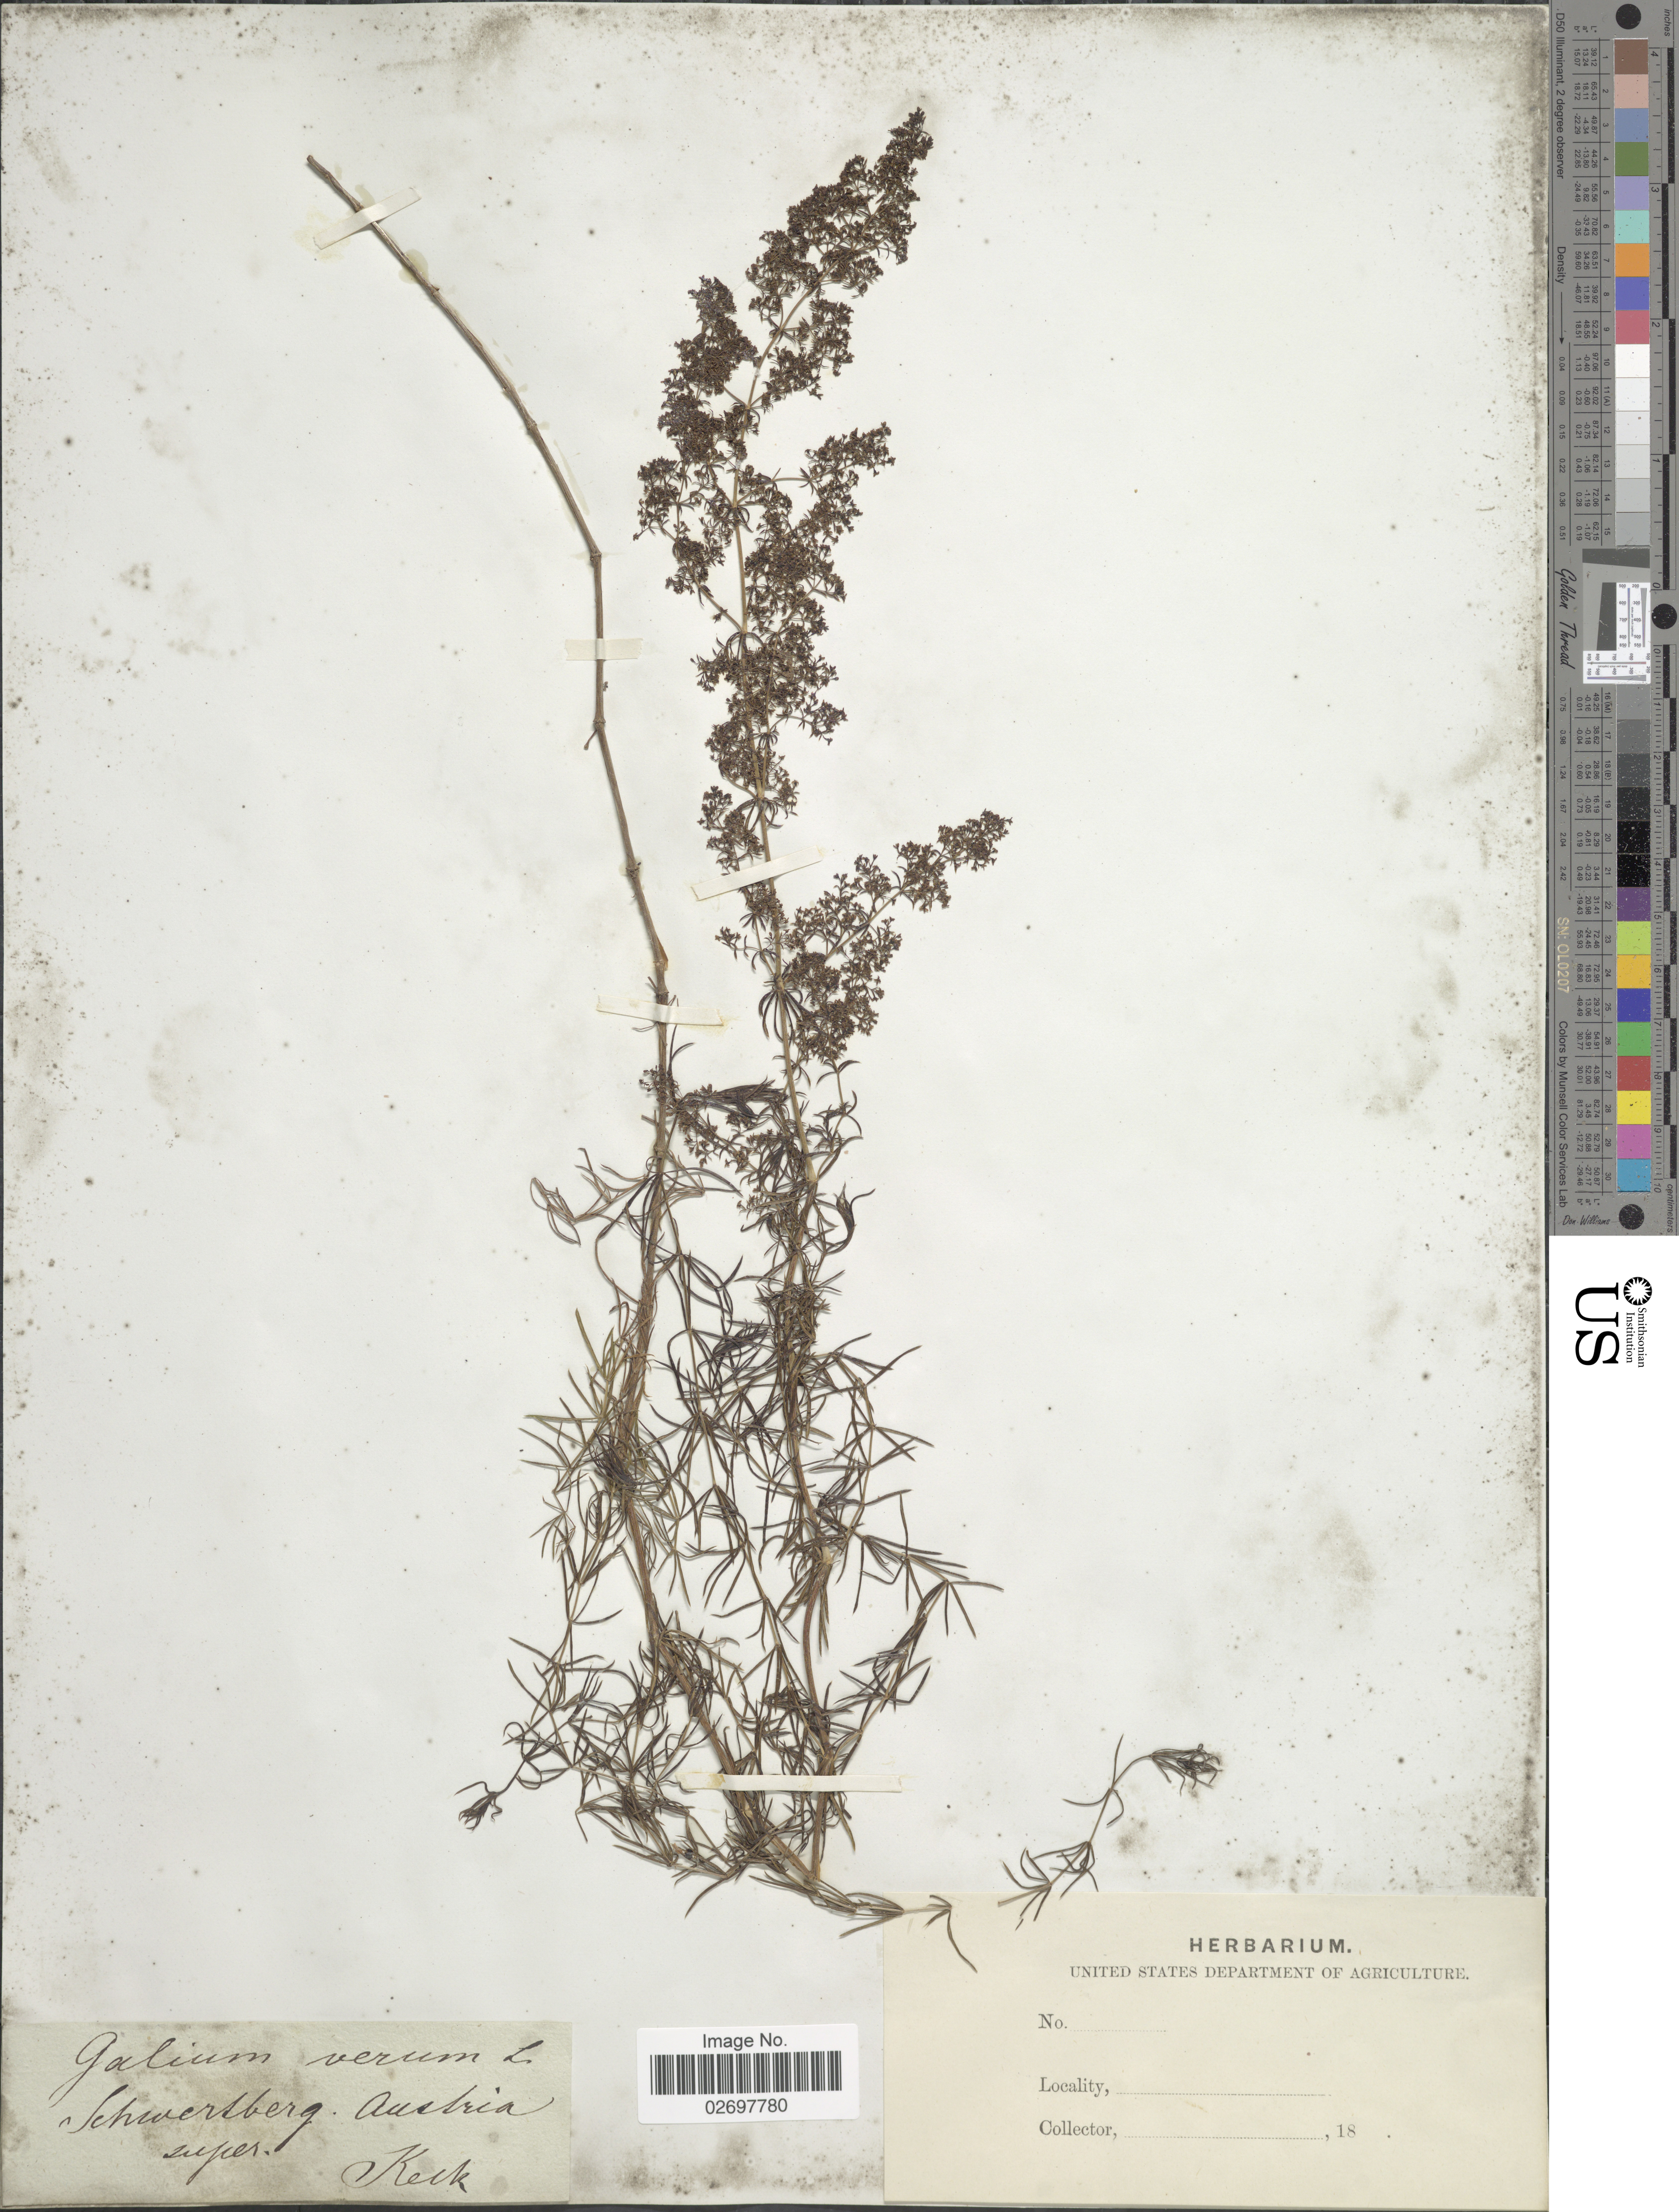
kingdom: Plantae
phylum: Tracheophyta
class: Magnoliopsida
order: Gentianales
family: Rubiaceae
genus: Galium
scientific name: Galium verum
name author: L.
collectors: -- Keck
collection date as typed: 18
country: Austria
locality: Schwertberg, Austria